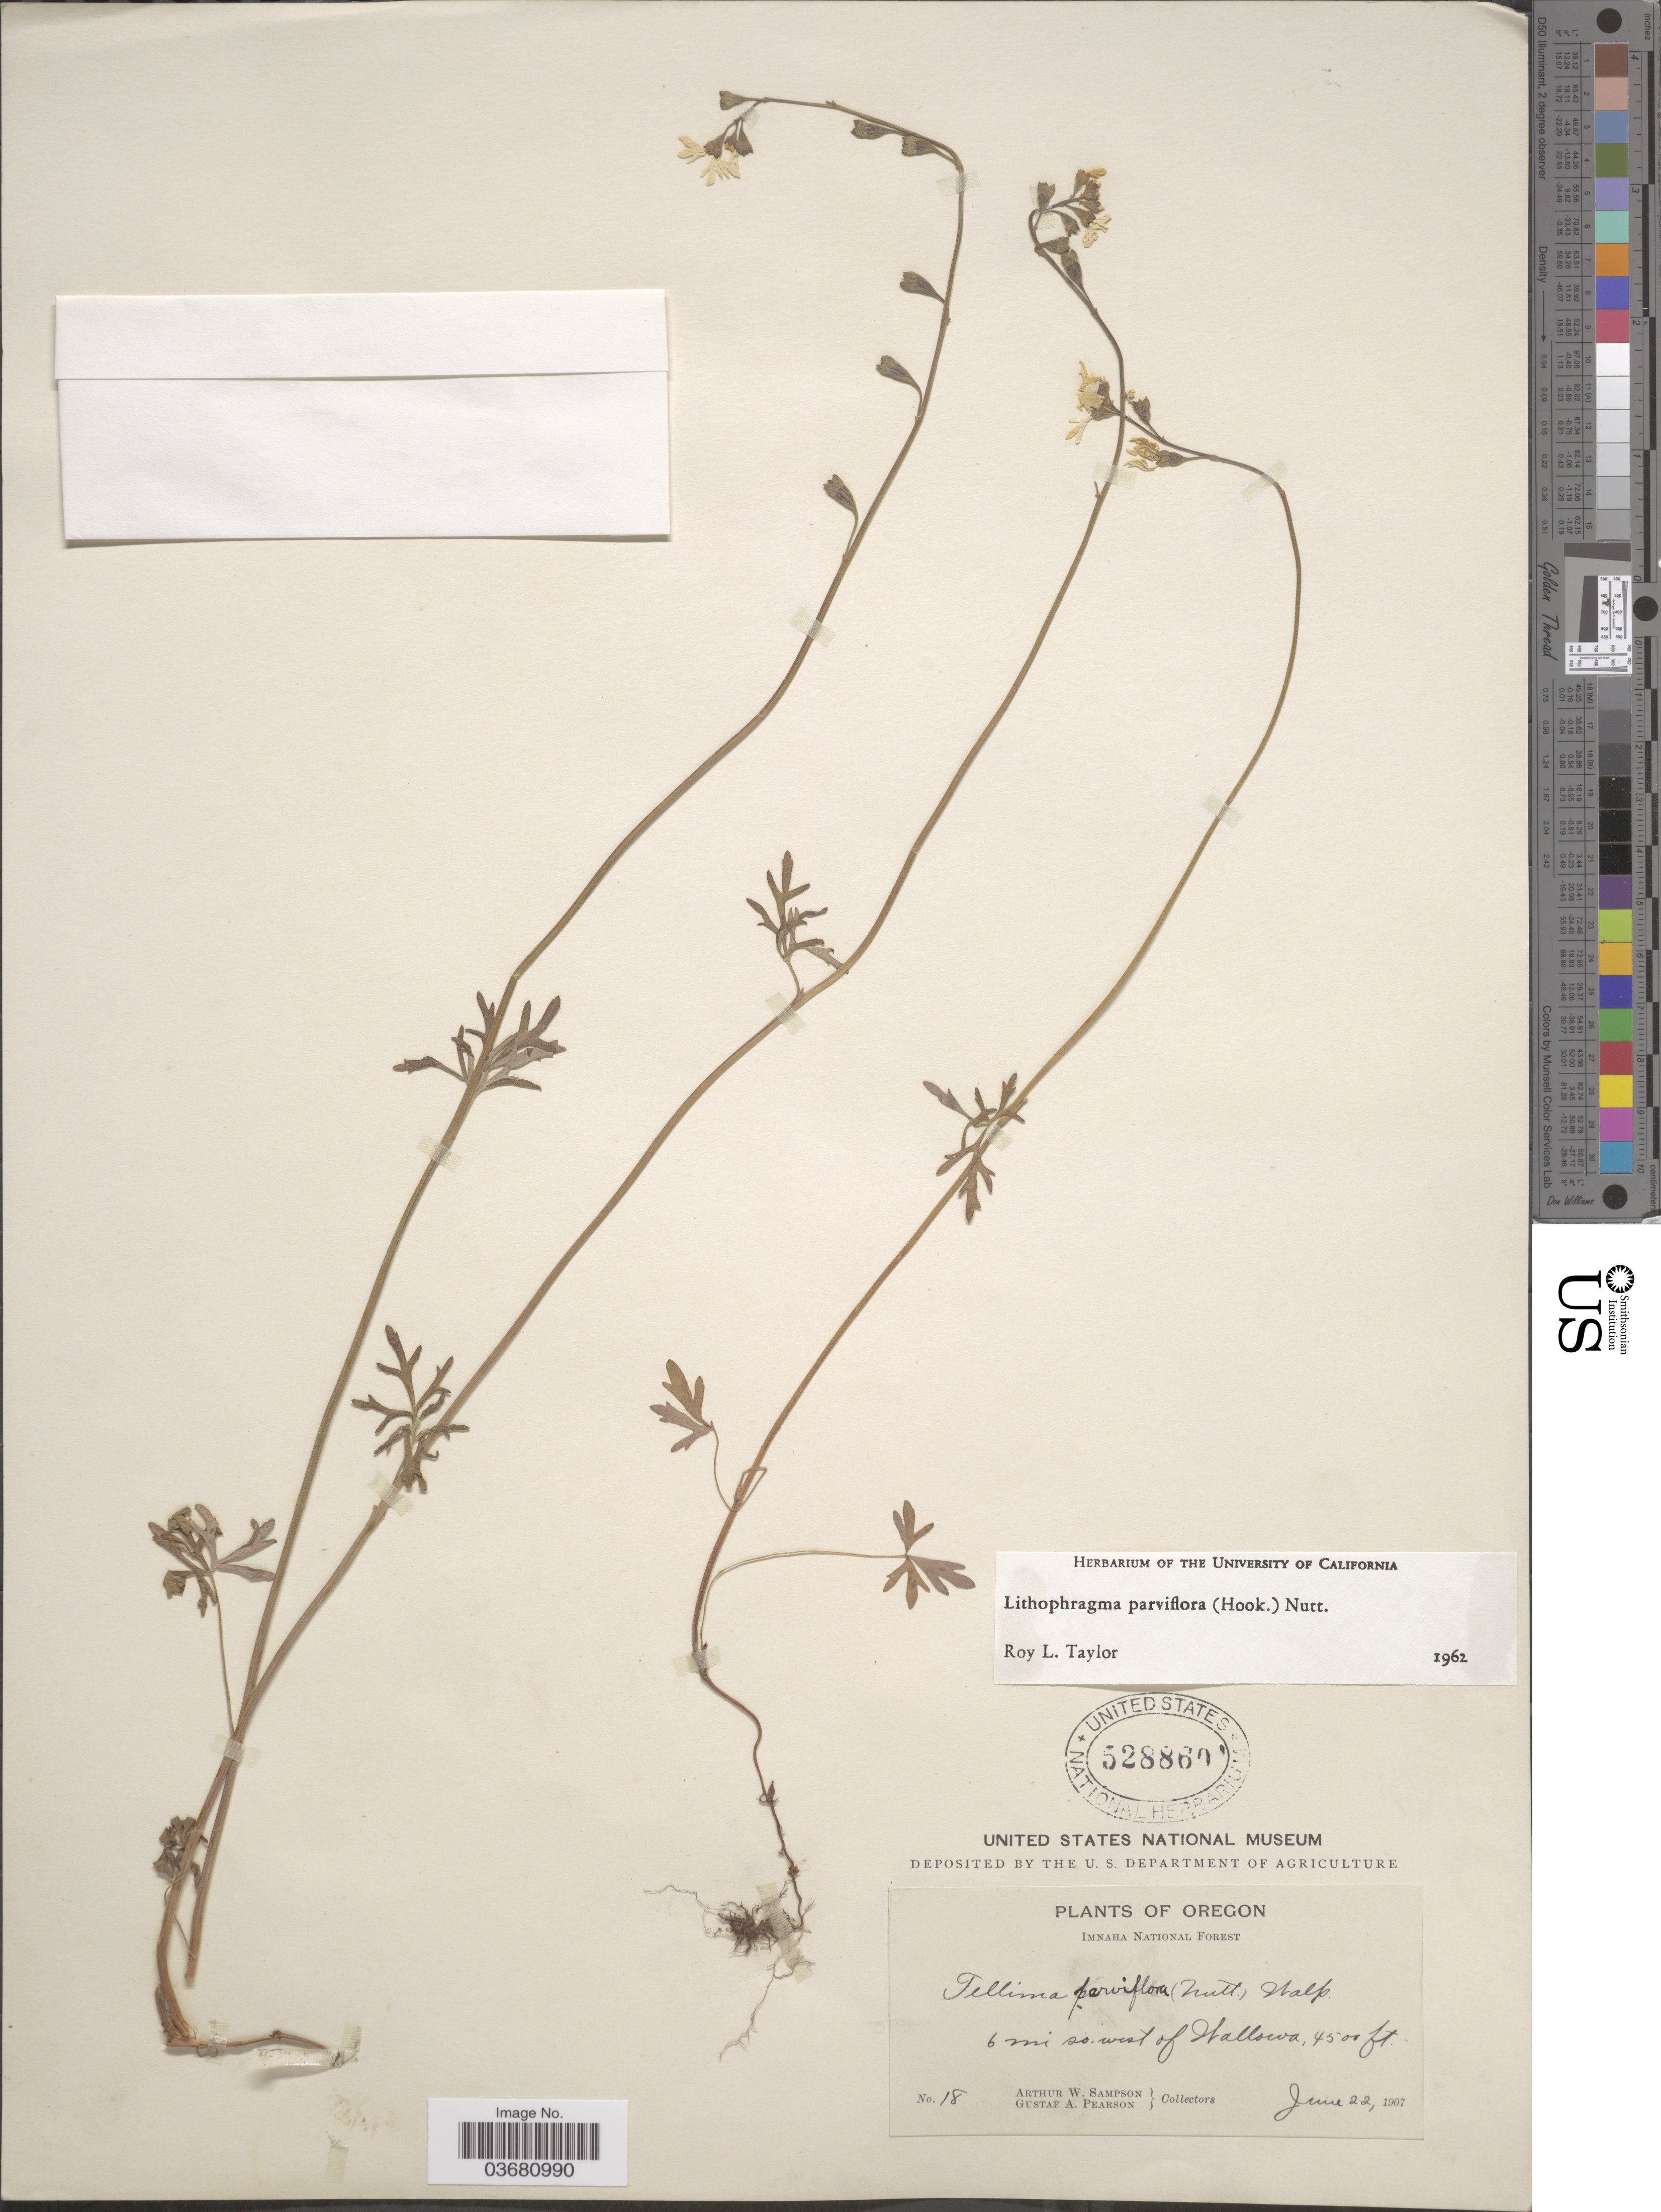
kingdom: Plantae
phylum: Tracheophyta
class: Magnoliopsida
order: Saxifragales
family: Saxifragaceae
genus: Lithophragma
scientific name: Lithophragma parviflorum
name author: (Hook.) Nutt.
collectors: A. Sampson & G. Pearson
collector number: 18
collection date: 1907-06-22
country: United States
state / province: Oregon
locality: Imnaha National Forest. 6 mi so. west of Wallowa.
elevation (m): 1372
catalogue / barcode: US 528860